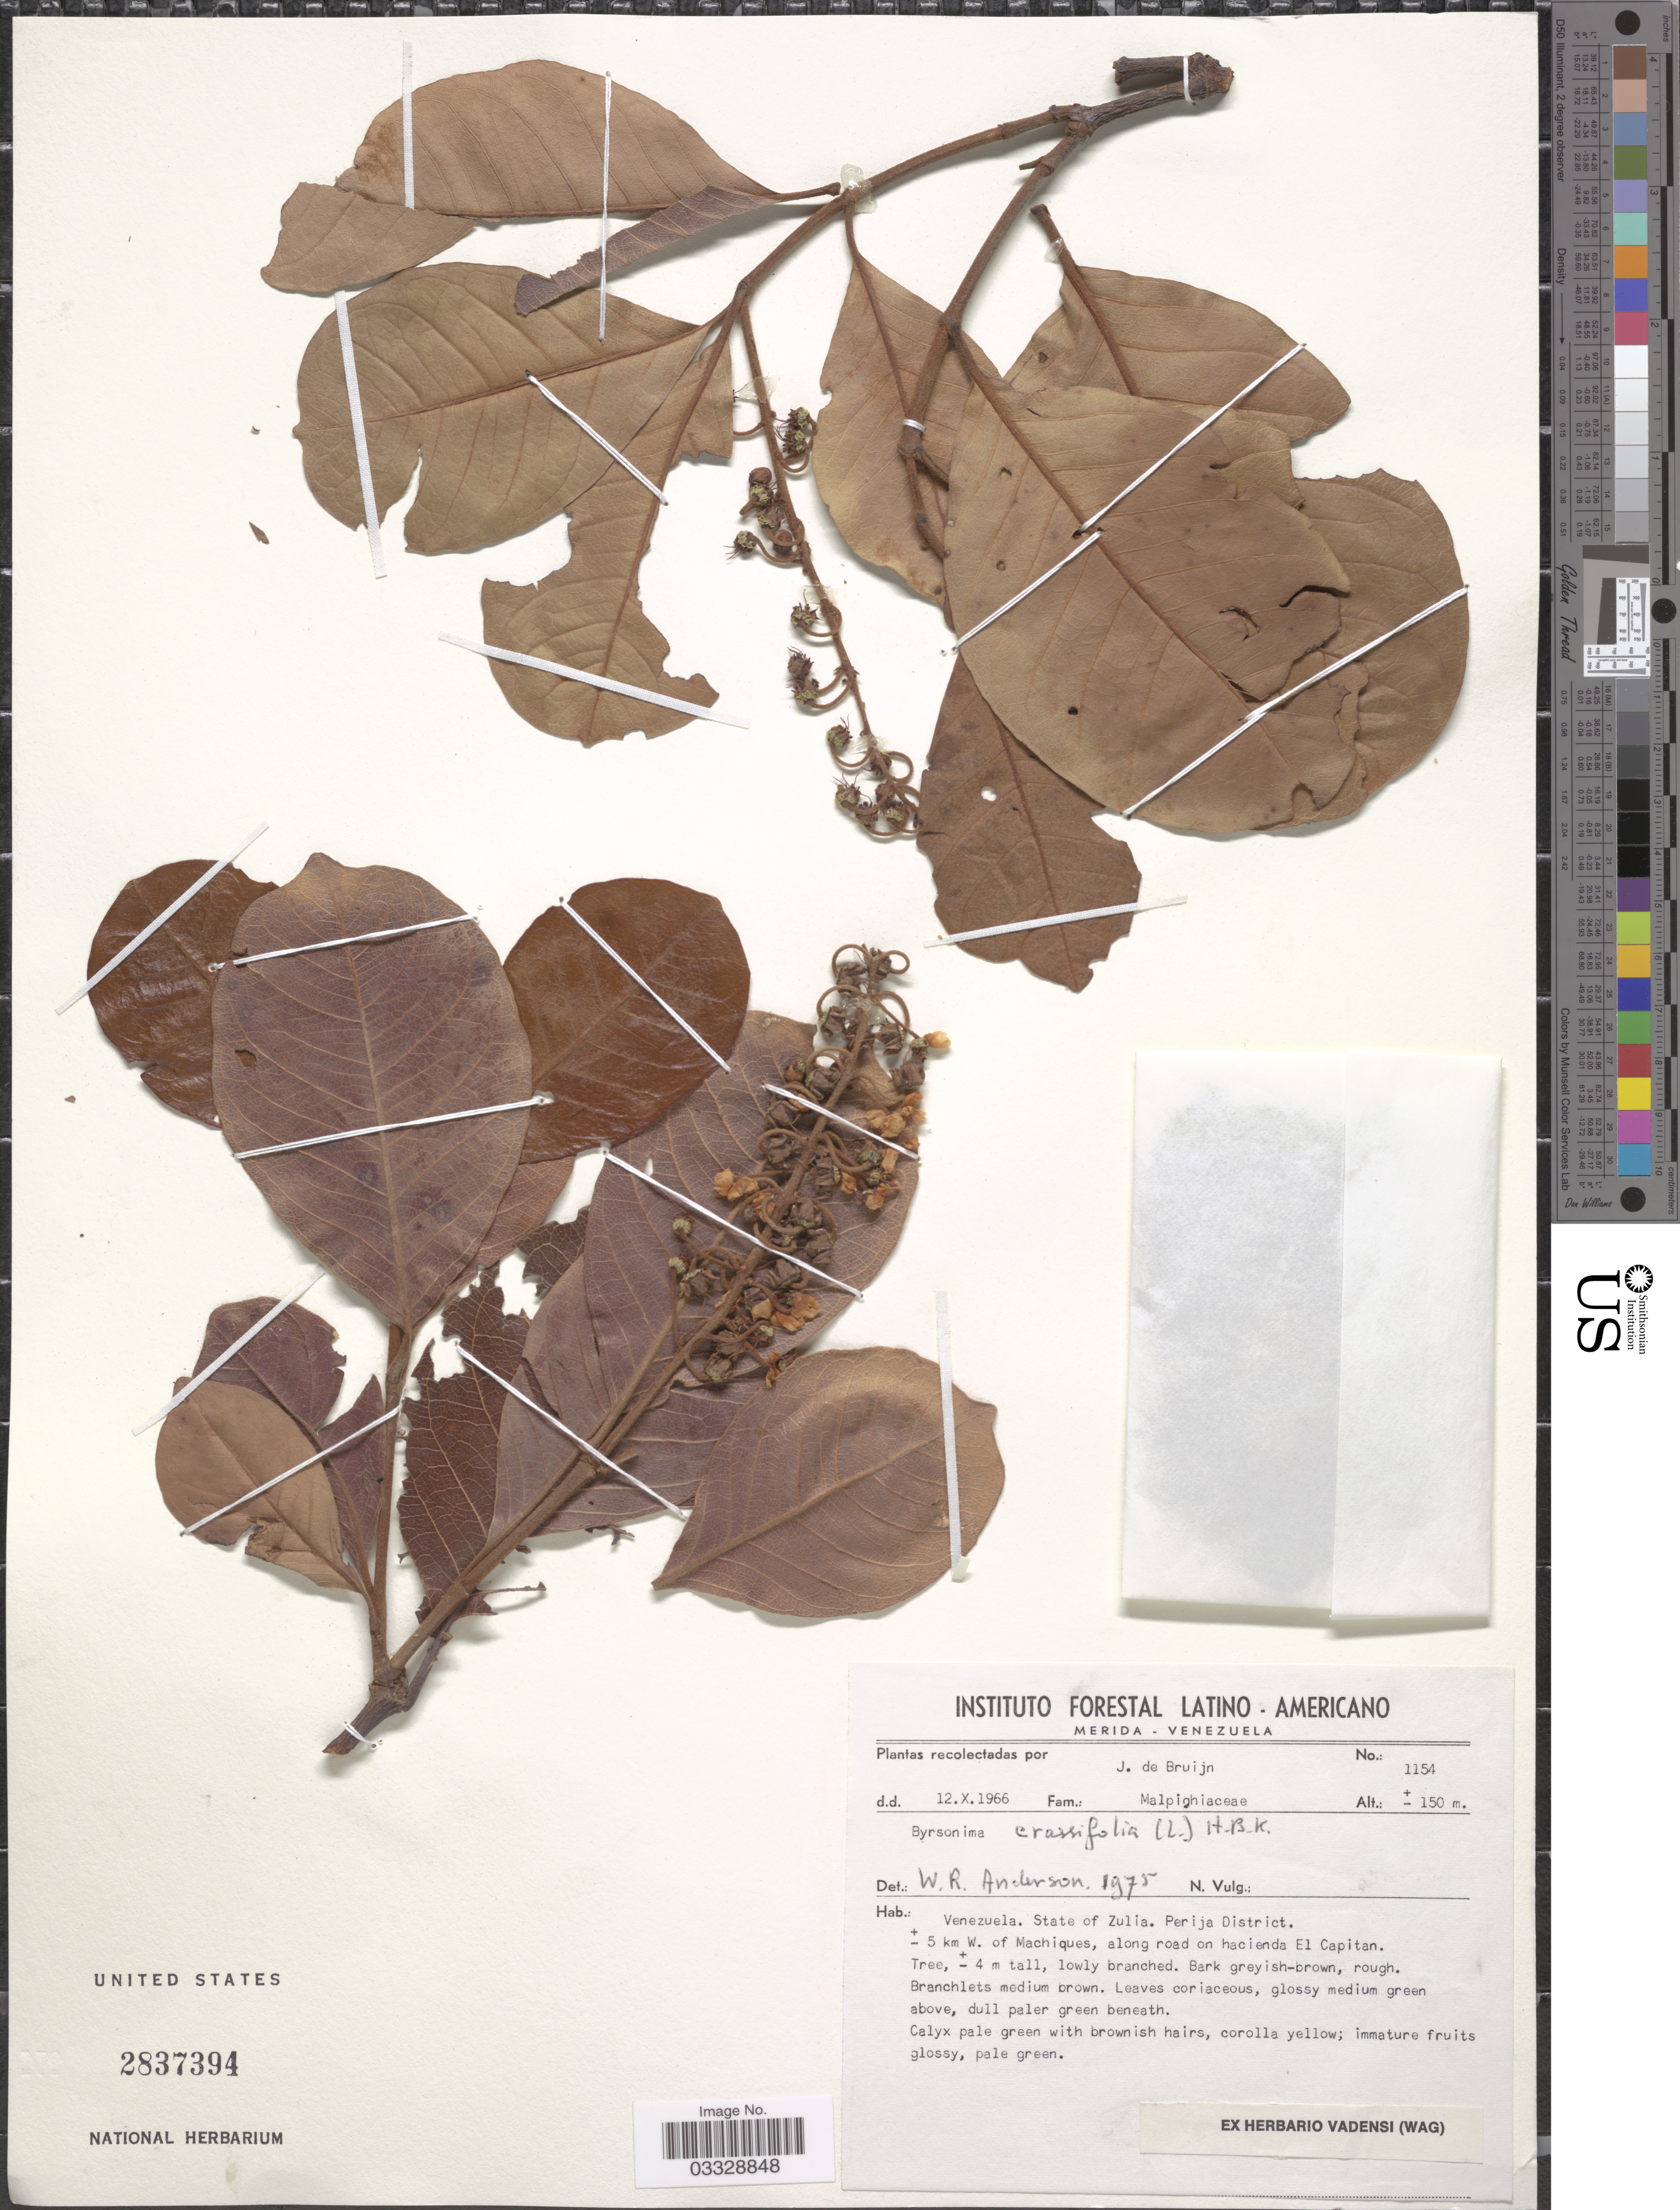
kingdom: Plantae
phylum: Tracheophyta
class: Magnoliopsida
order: Malpighiales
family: Malpighiaceae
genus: Byrsonima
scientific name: Byrsonima crassifolia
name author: (L.) Kunth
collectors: J. Bruijn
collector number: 1154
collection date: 1966-10-12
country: Venezuela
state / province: Zulia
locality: Perija District. ± 5 km W. of Machiques, along road on hacienda El Capitan.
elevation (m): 150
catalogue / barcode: US 2837394